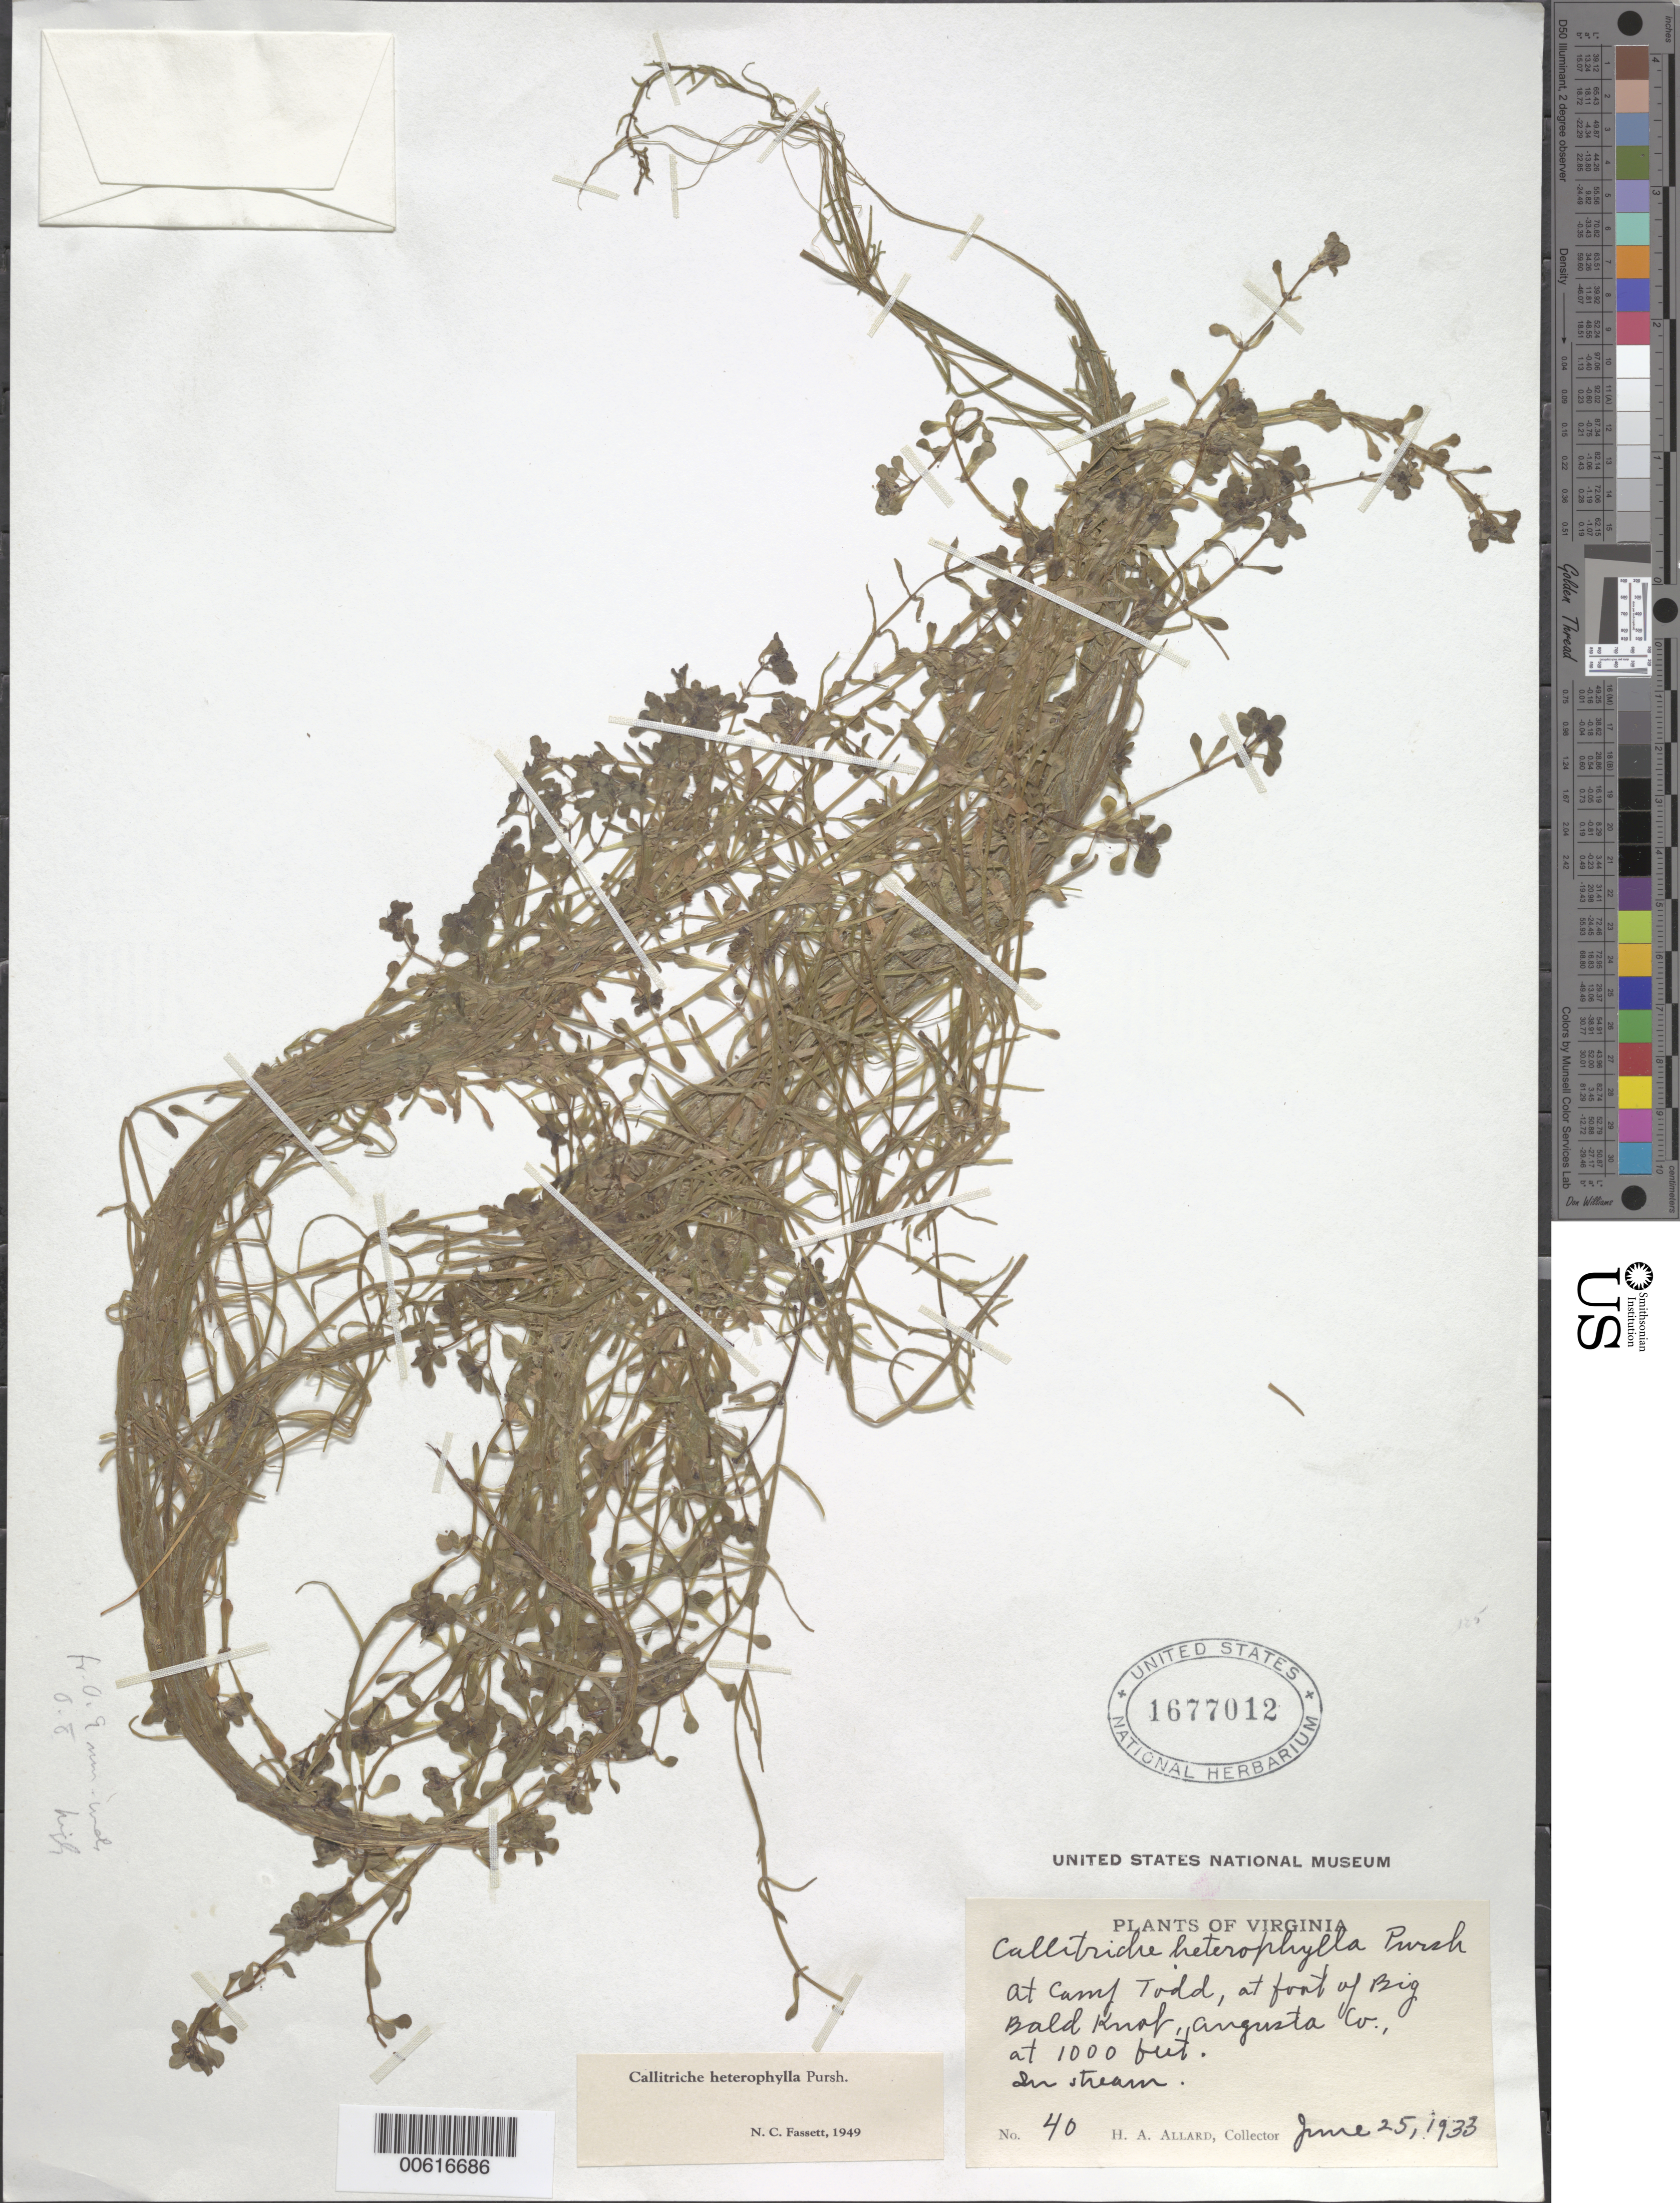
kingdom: Plantae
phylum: Tracheophyta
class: Magnoliopsida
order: Lamiales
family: Plantaginaceae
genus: Callitriche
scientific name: Callitriche heterophylla Pursh emend. Darby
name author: Pursh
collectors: H. A. Allard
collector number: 40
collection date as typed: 25 Jun 1933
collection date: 1933-06-25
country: United States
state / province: Virginia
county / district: Augusta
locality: Big Bald Knob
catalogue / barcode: US 1677012